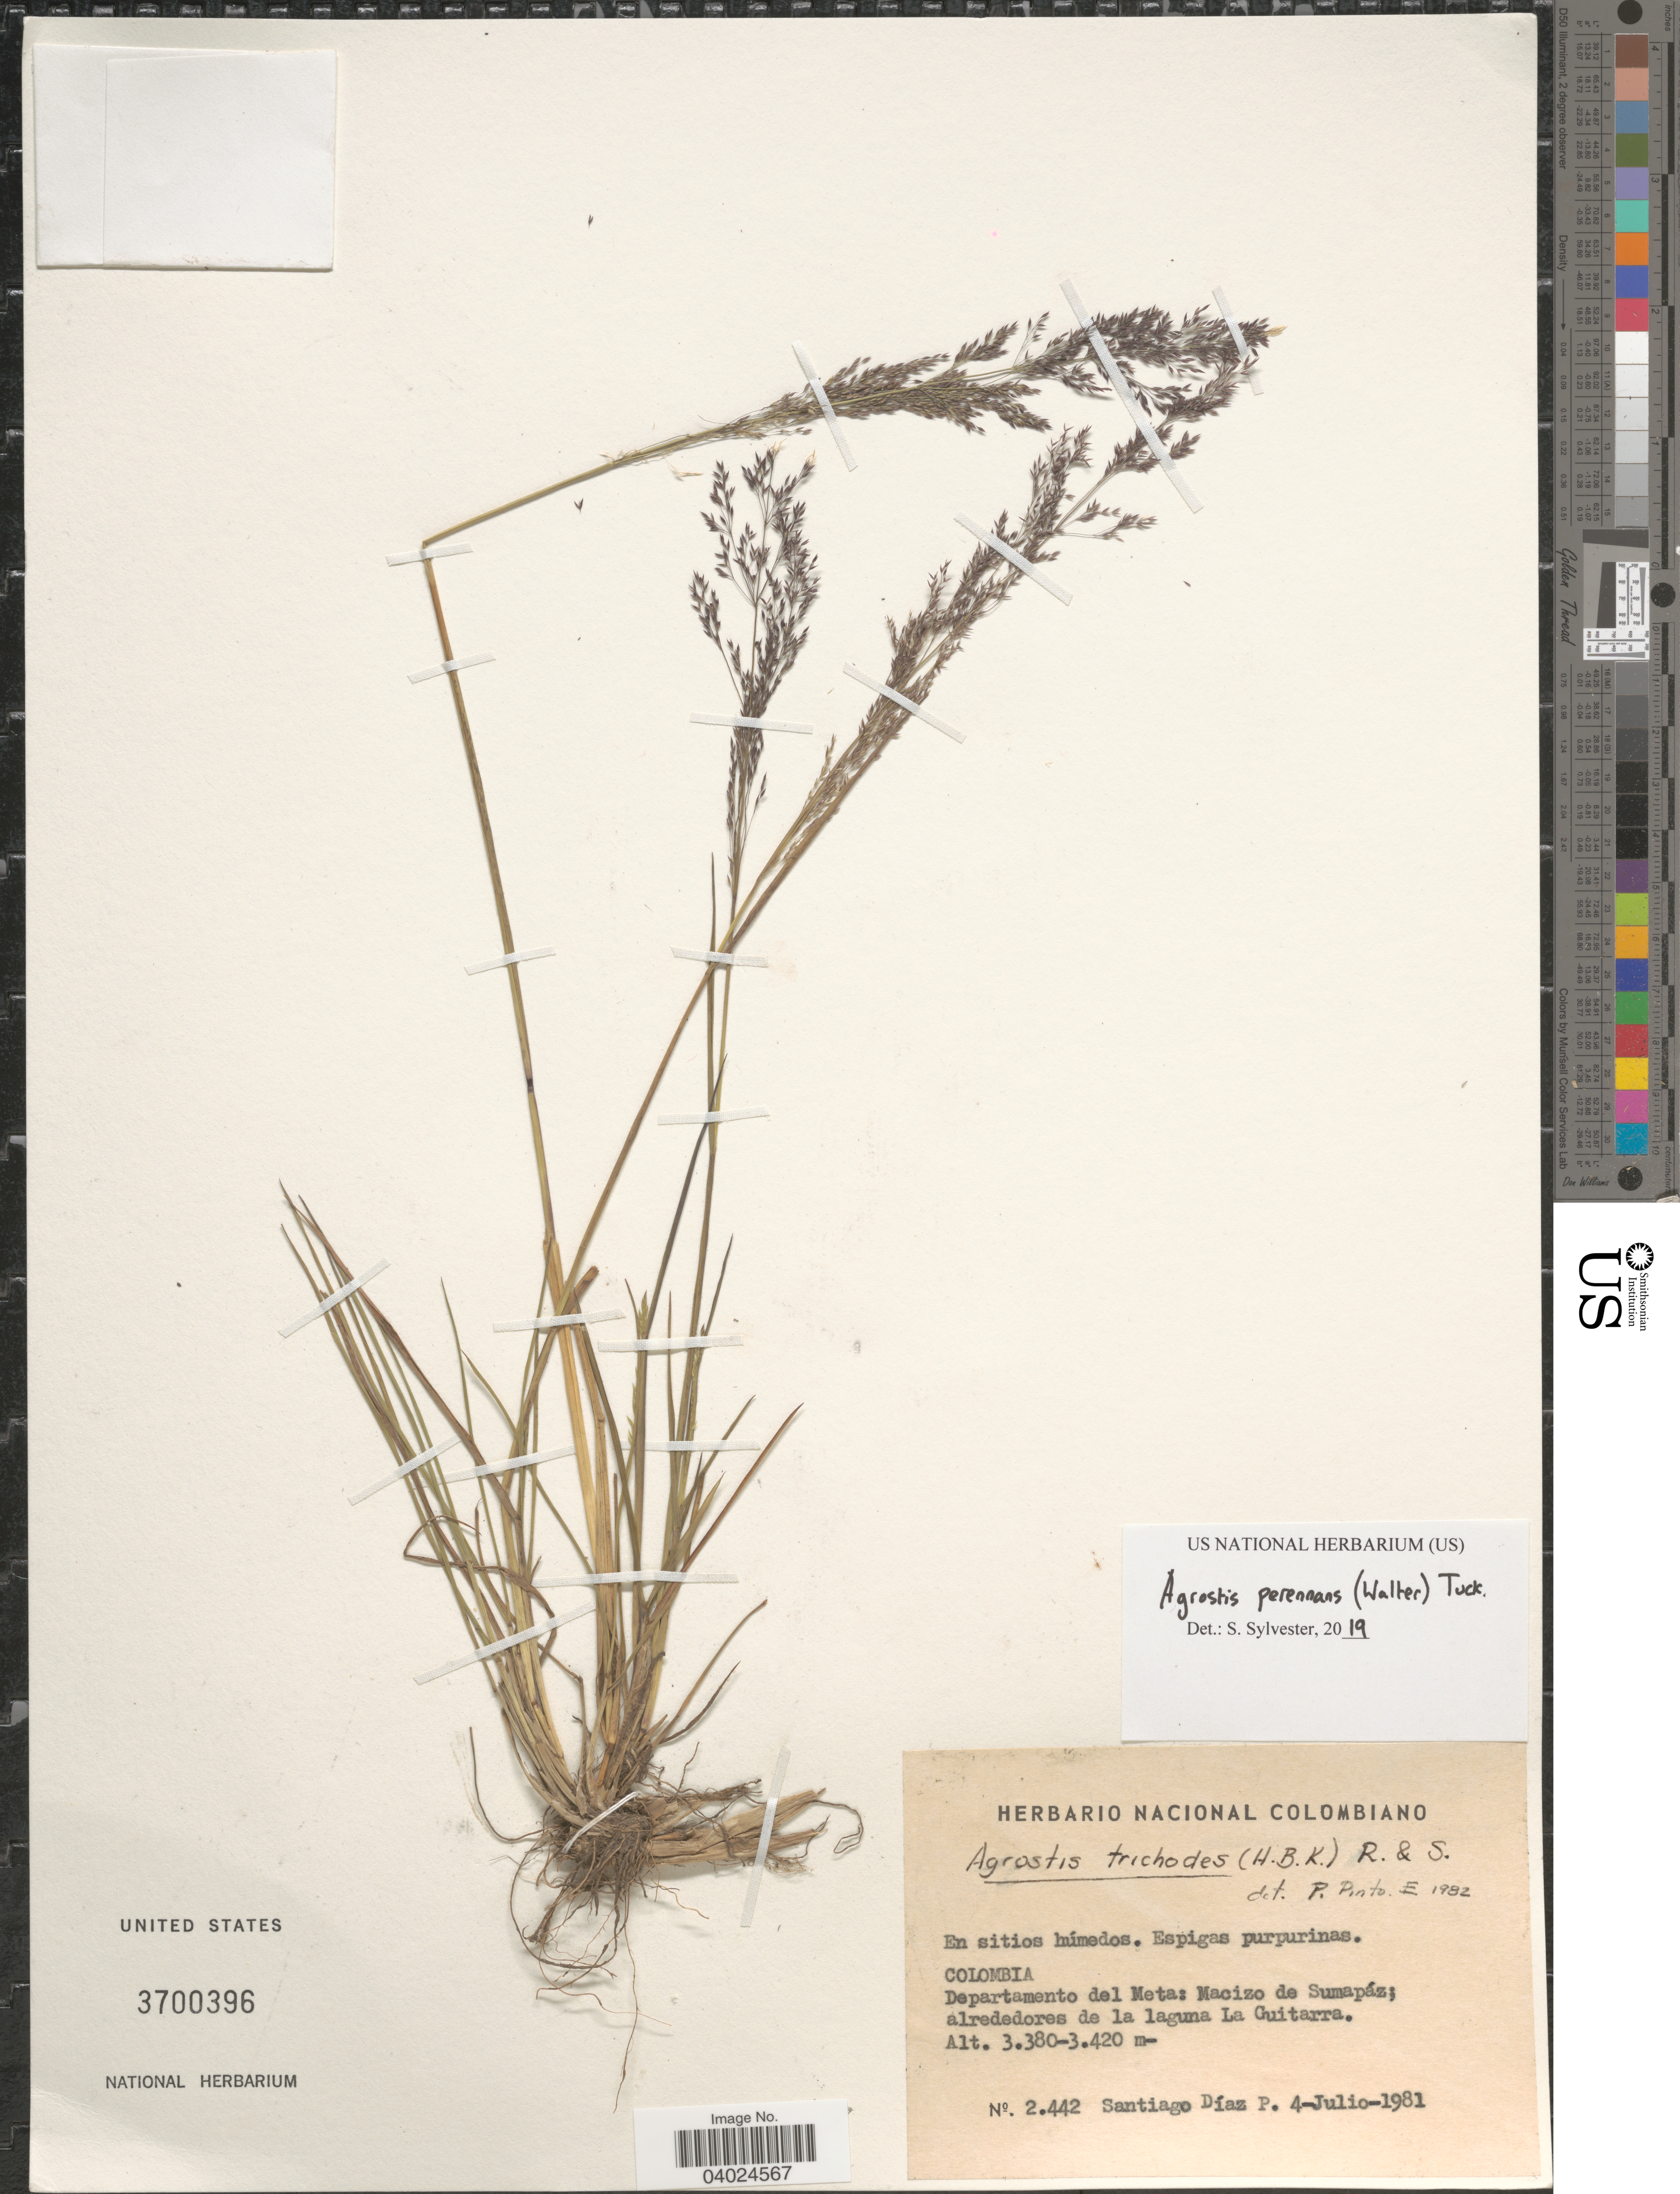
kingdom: Plantae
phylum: Tracheophyta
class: Liliopsida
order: Poales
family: Poaceae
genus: Agrostis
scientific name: Agrostis perennans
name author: (Walter) Tuck.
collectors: S. Diaz P.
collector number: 2442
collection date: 1981-07-04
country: Colombia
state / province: Meta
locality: Departamento del Meta: Macizo de Sumapáz; alrededores de la laguna La Guitarra.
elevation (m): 3380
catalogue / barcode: US 3700396